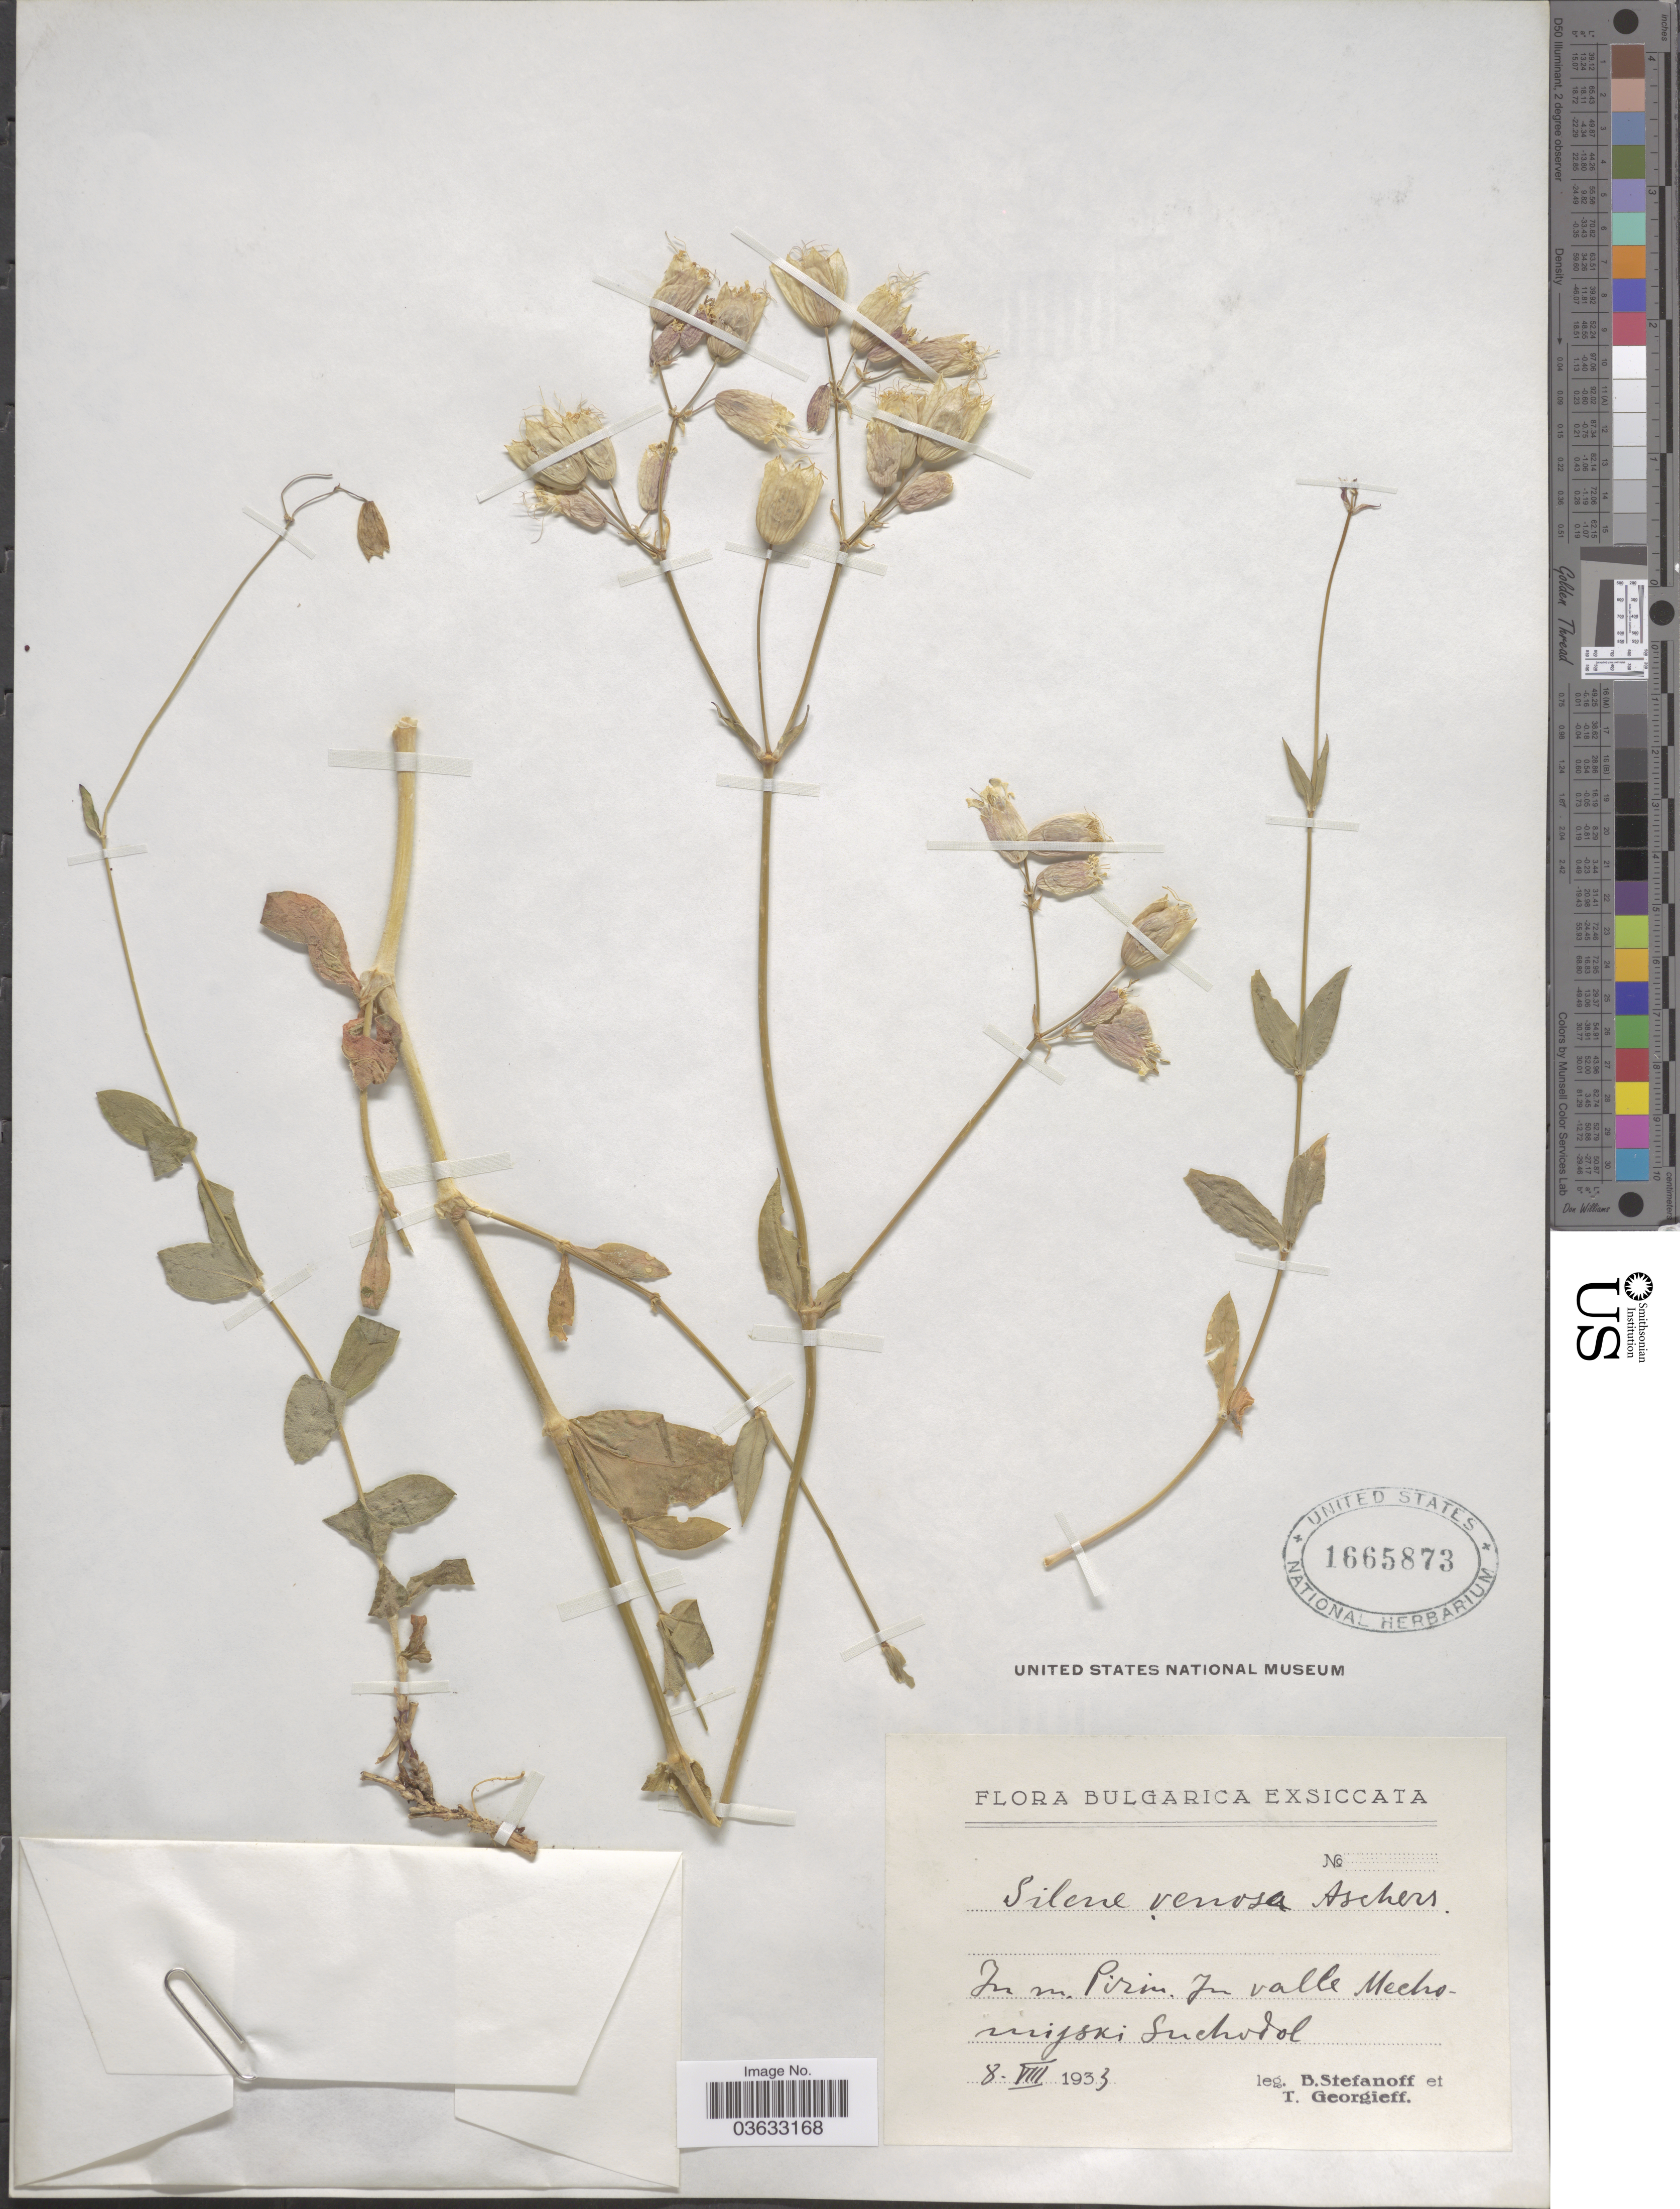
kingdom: Plantae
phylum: Tracheophyta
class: Magnoliopsida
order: Caryophyllales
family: Caryophyllaceae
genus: Silene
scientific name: Silene inflata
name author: Sm.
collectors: B. Stefanoff & T. Georgieff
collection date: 1933-08-08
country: Bulgaria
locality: Bulgarica. In m. Pirin. In valle Mechomijoki [interpreted] Suchvdol [interpreted].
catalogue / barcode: US 1665873